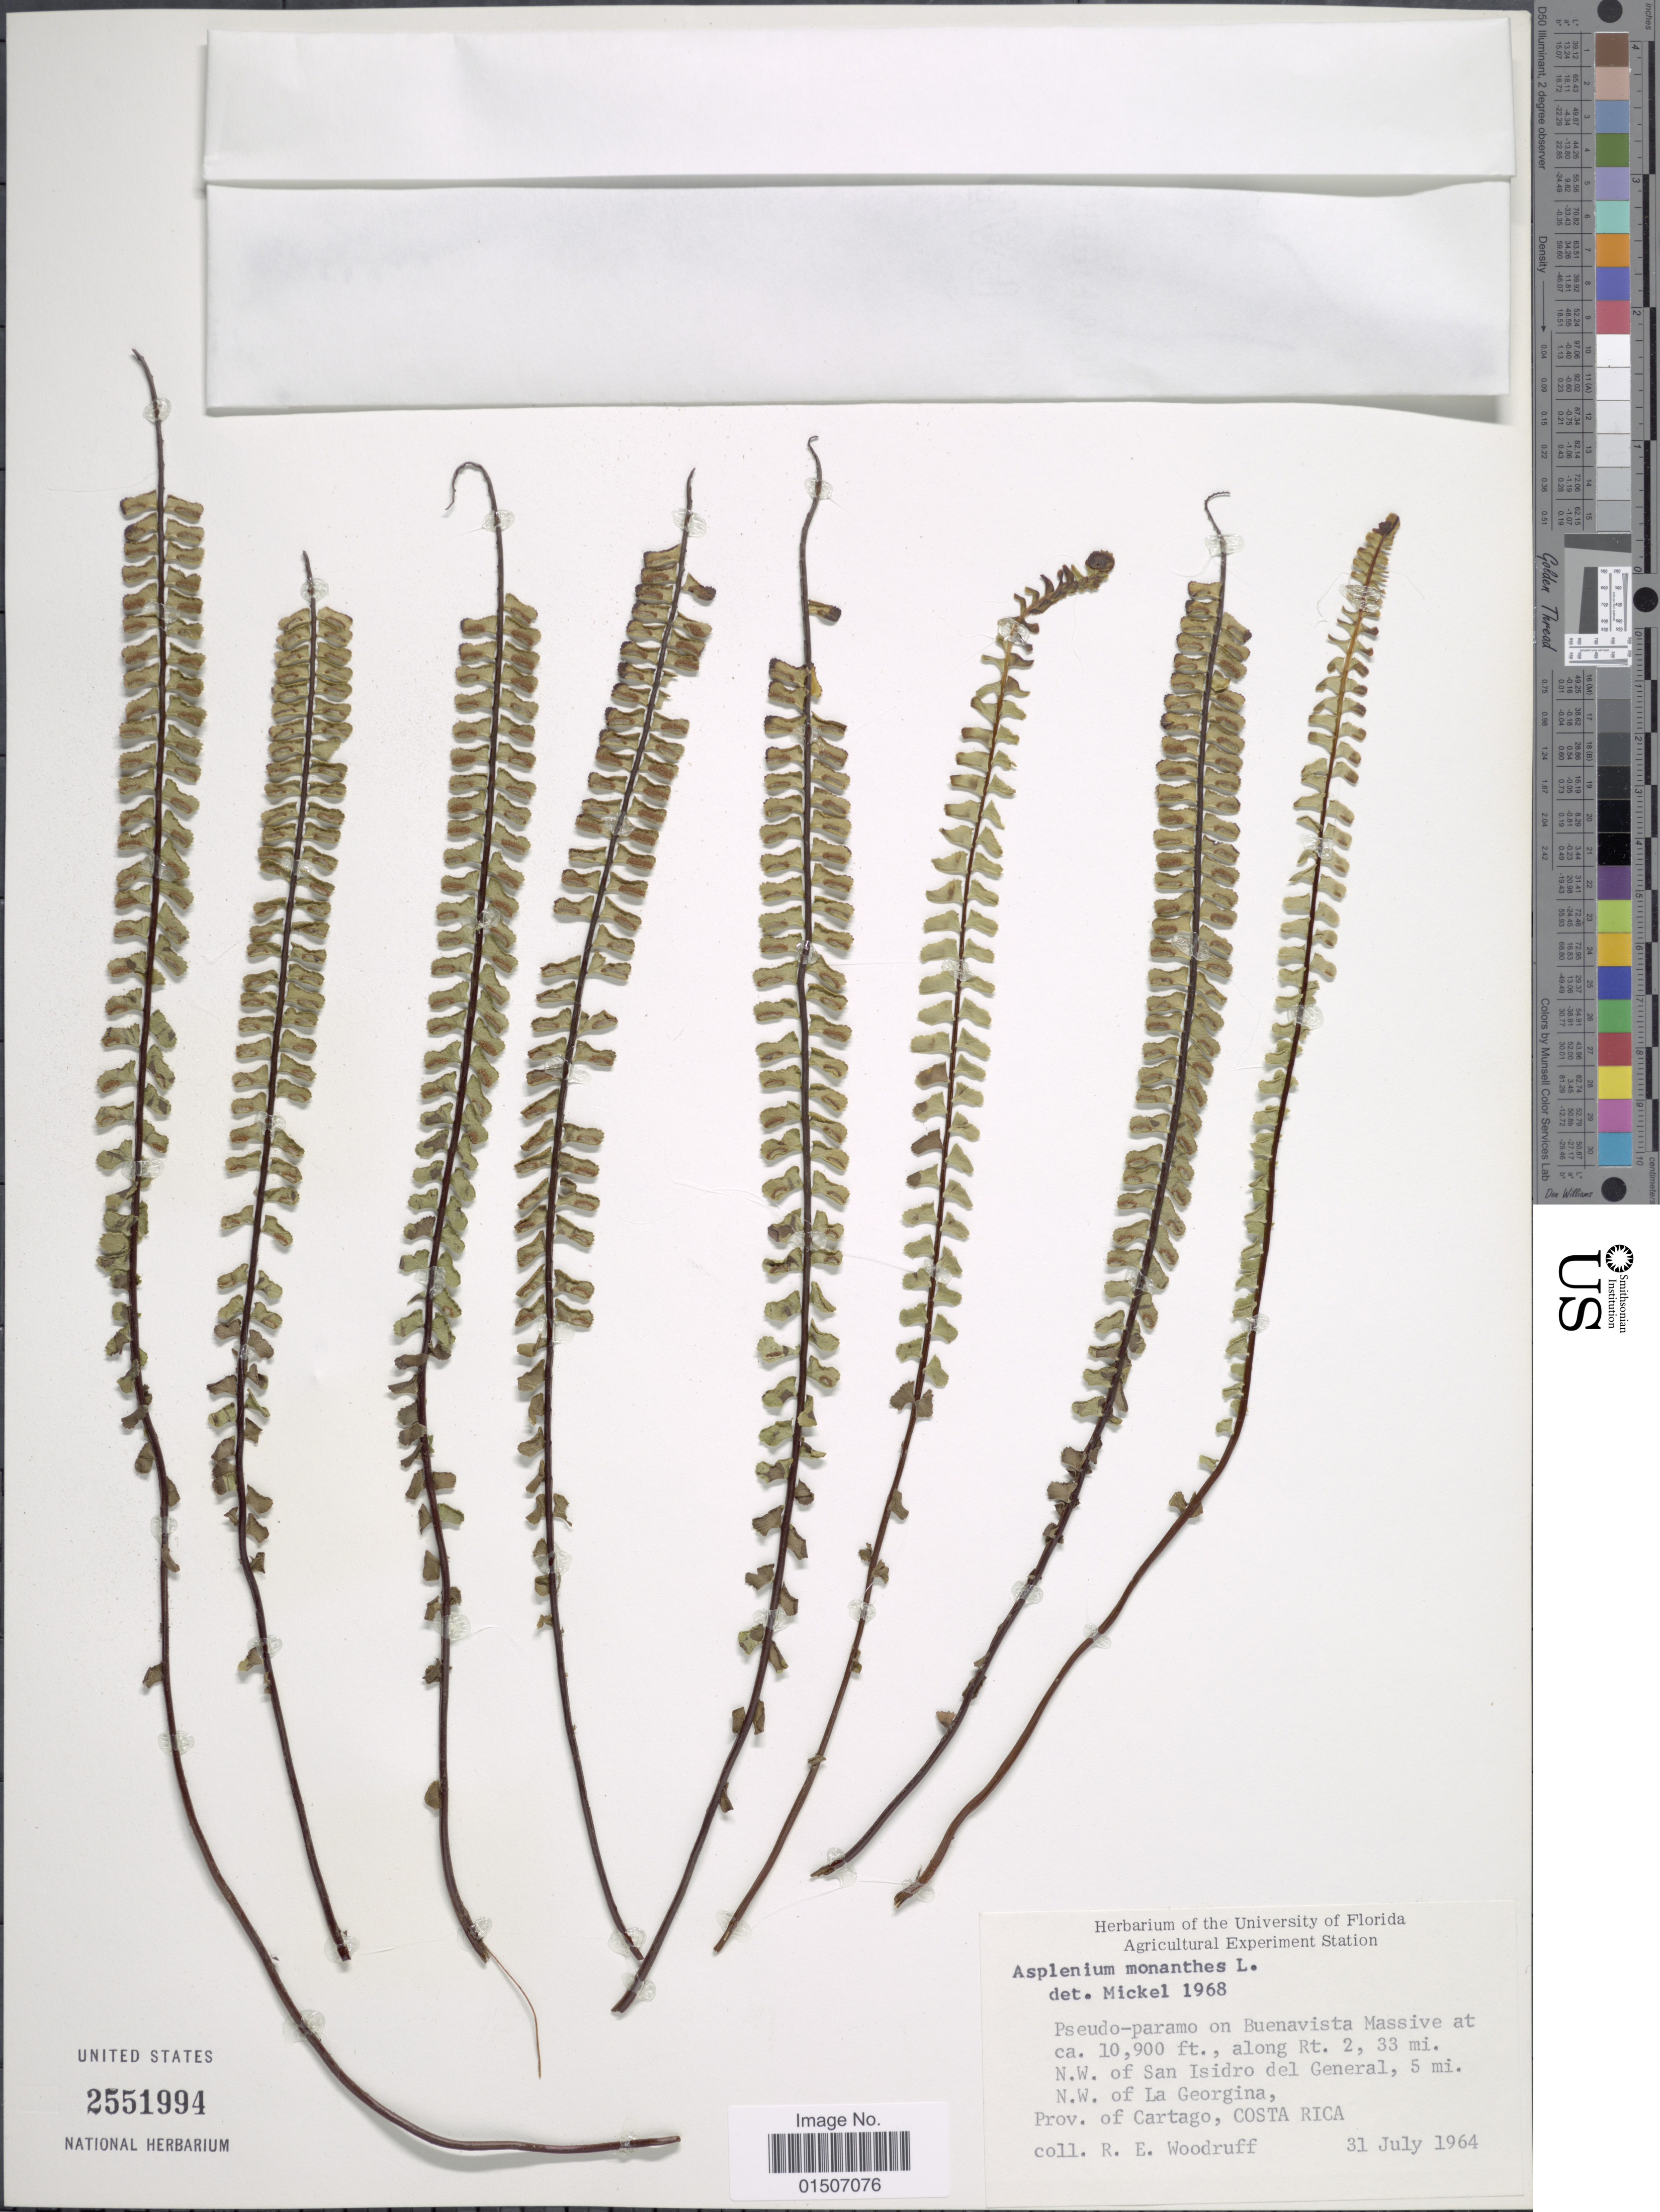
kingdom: Plantae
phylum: Tracheophyta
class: Polypodiopsida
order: Polypodiales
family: Aspleniaceae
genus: Asplenium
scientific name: Asplenium monanthes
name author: L.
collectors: R. Woodruff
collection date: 1964-07-31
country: Costa Rica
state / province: Cartago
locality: Pseudo-paramo on Buenavista Massive., along Rt, 2, 33 mi. N.W. of San Isidro del General, 5 mi. N.W. of La Georgina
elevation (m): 3322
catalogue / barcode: US 2551994